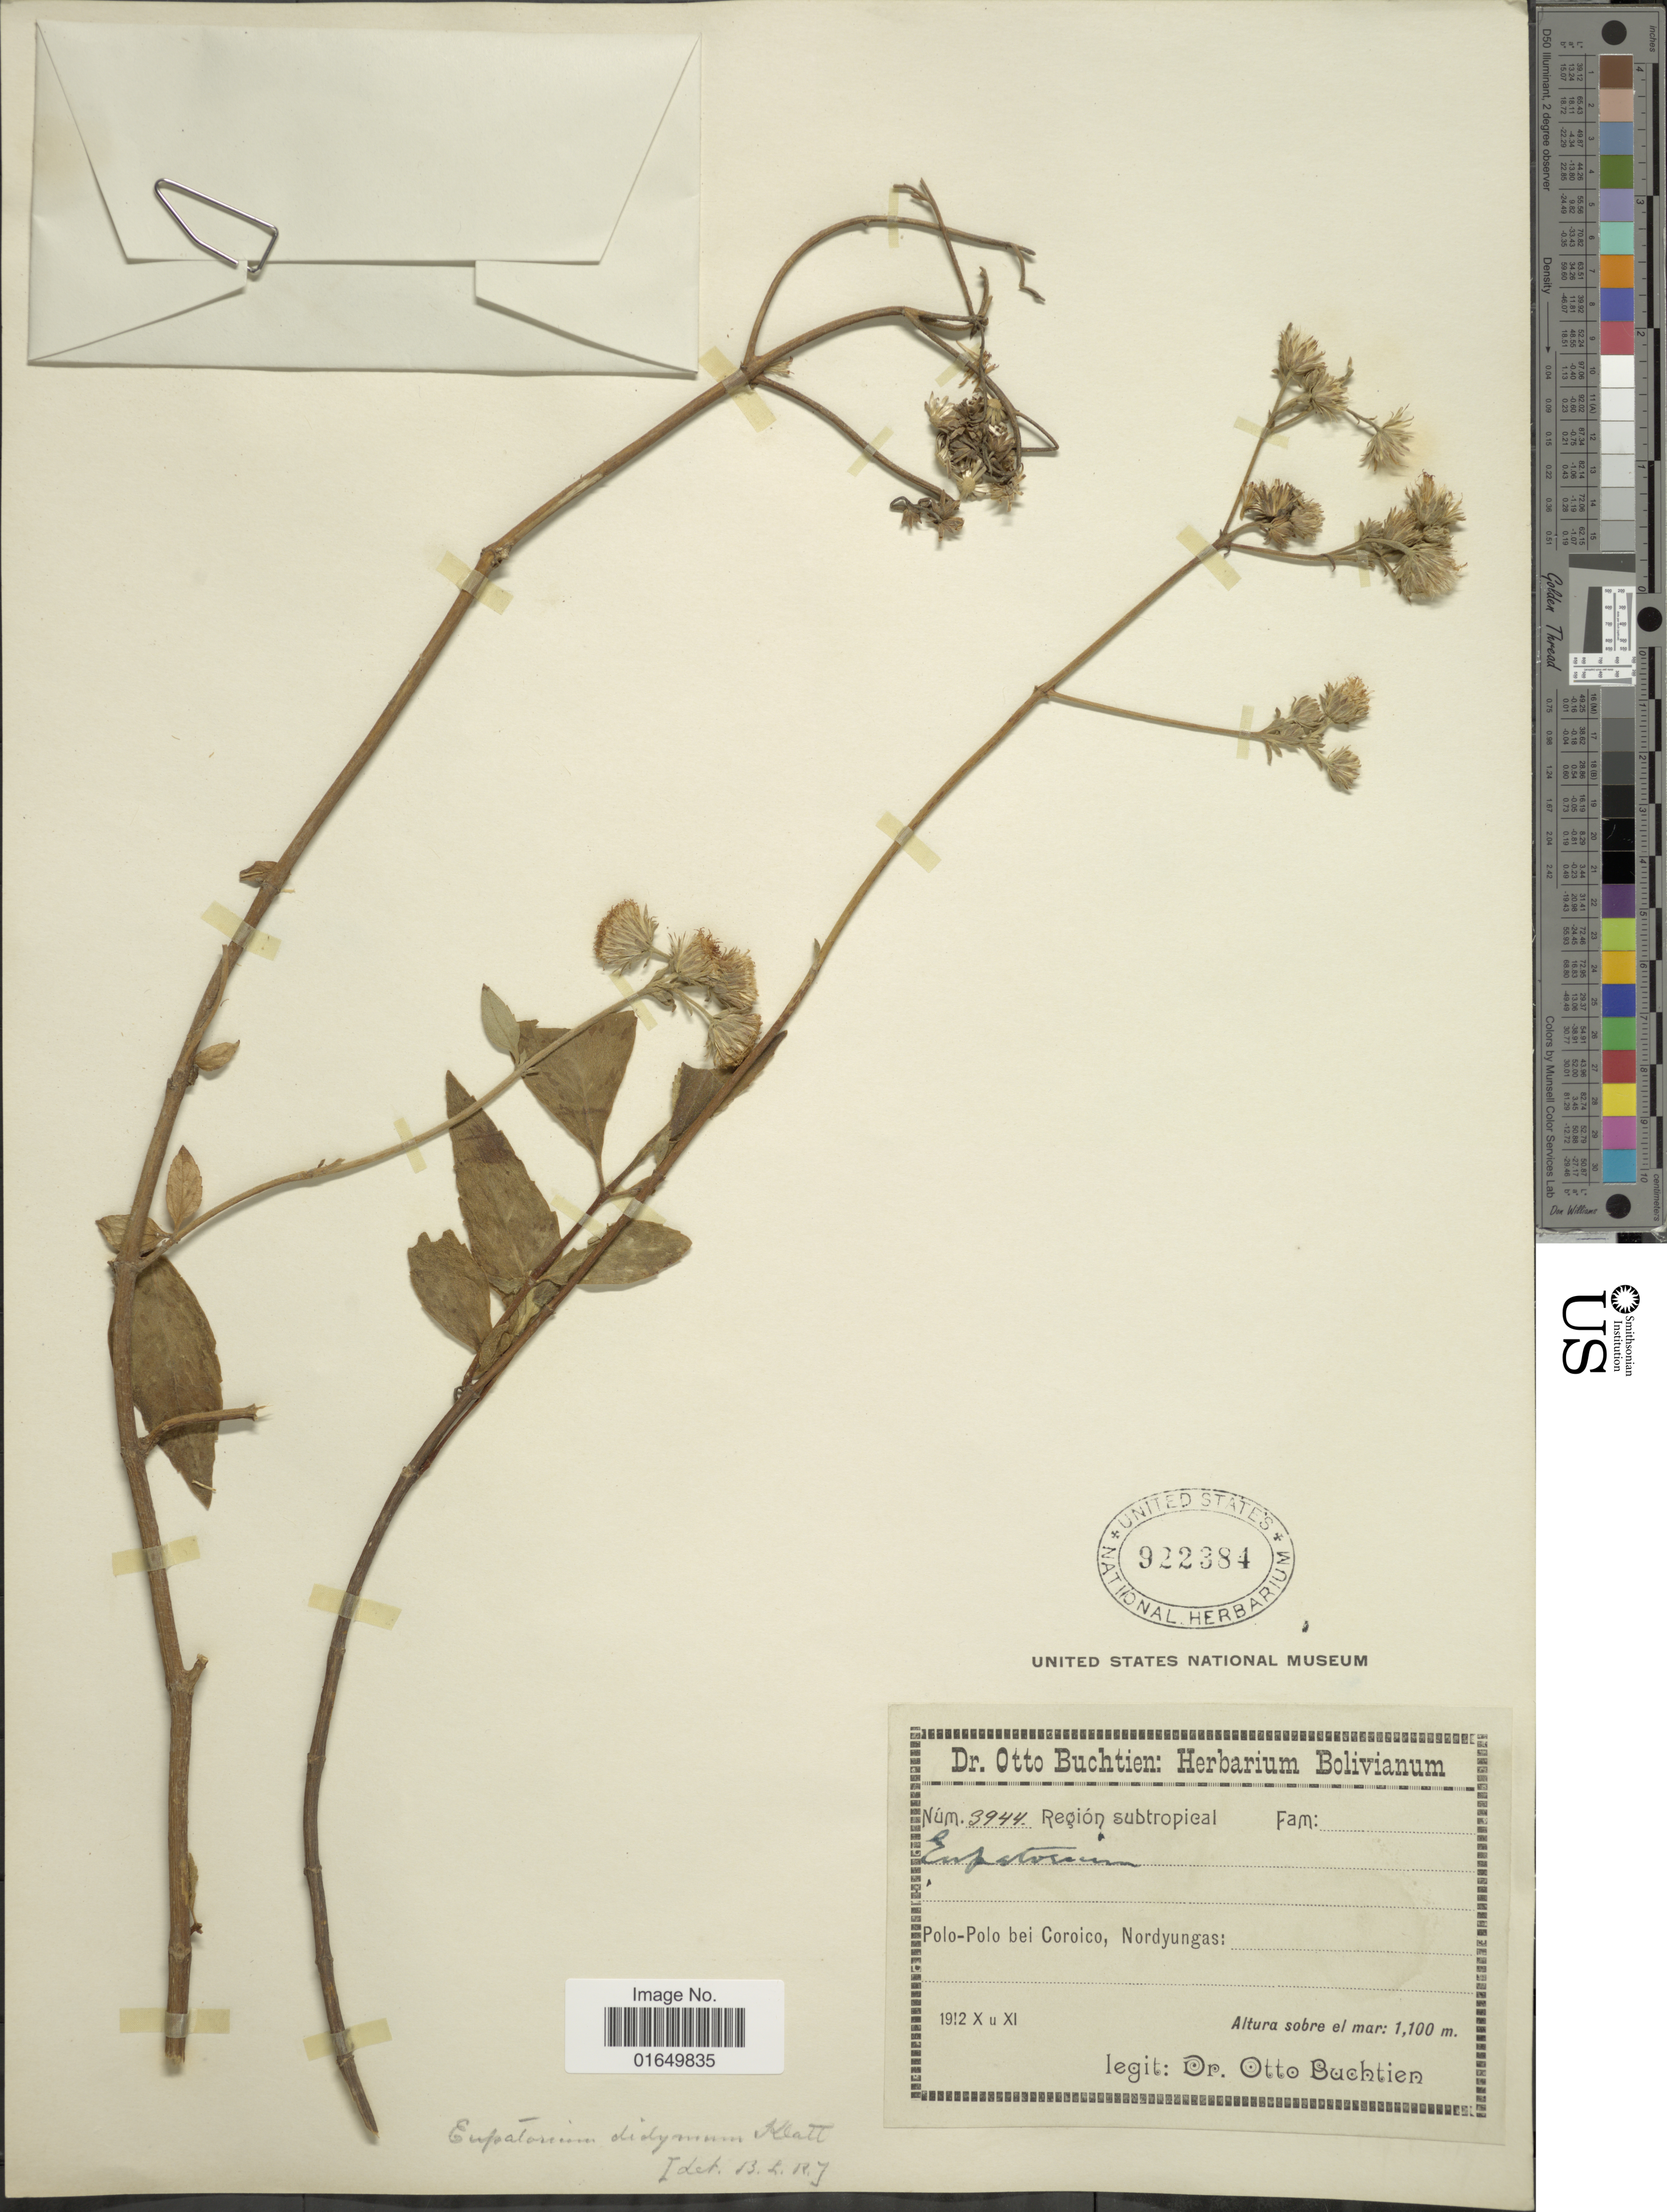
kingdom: Plantae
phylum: Tracheophyta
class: Magnoliopsida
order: Asterales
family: Asteraceae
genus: Heterocondylus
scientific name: Heterocondylus didymum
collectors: O. Buchtien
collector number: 3944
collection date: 1912-10/1912-11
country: Bolivia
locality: Región subtropical. Polo-Polo bei Coroico, Nordyungas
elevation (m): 1100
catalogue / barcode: US 922384